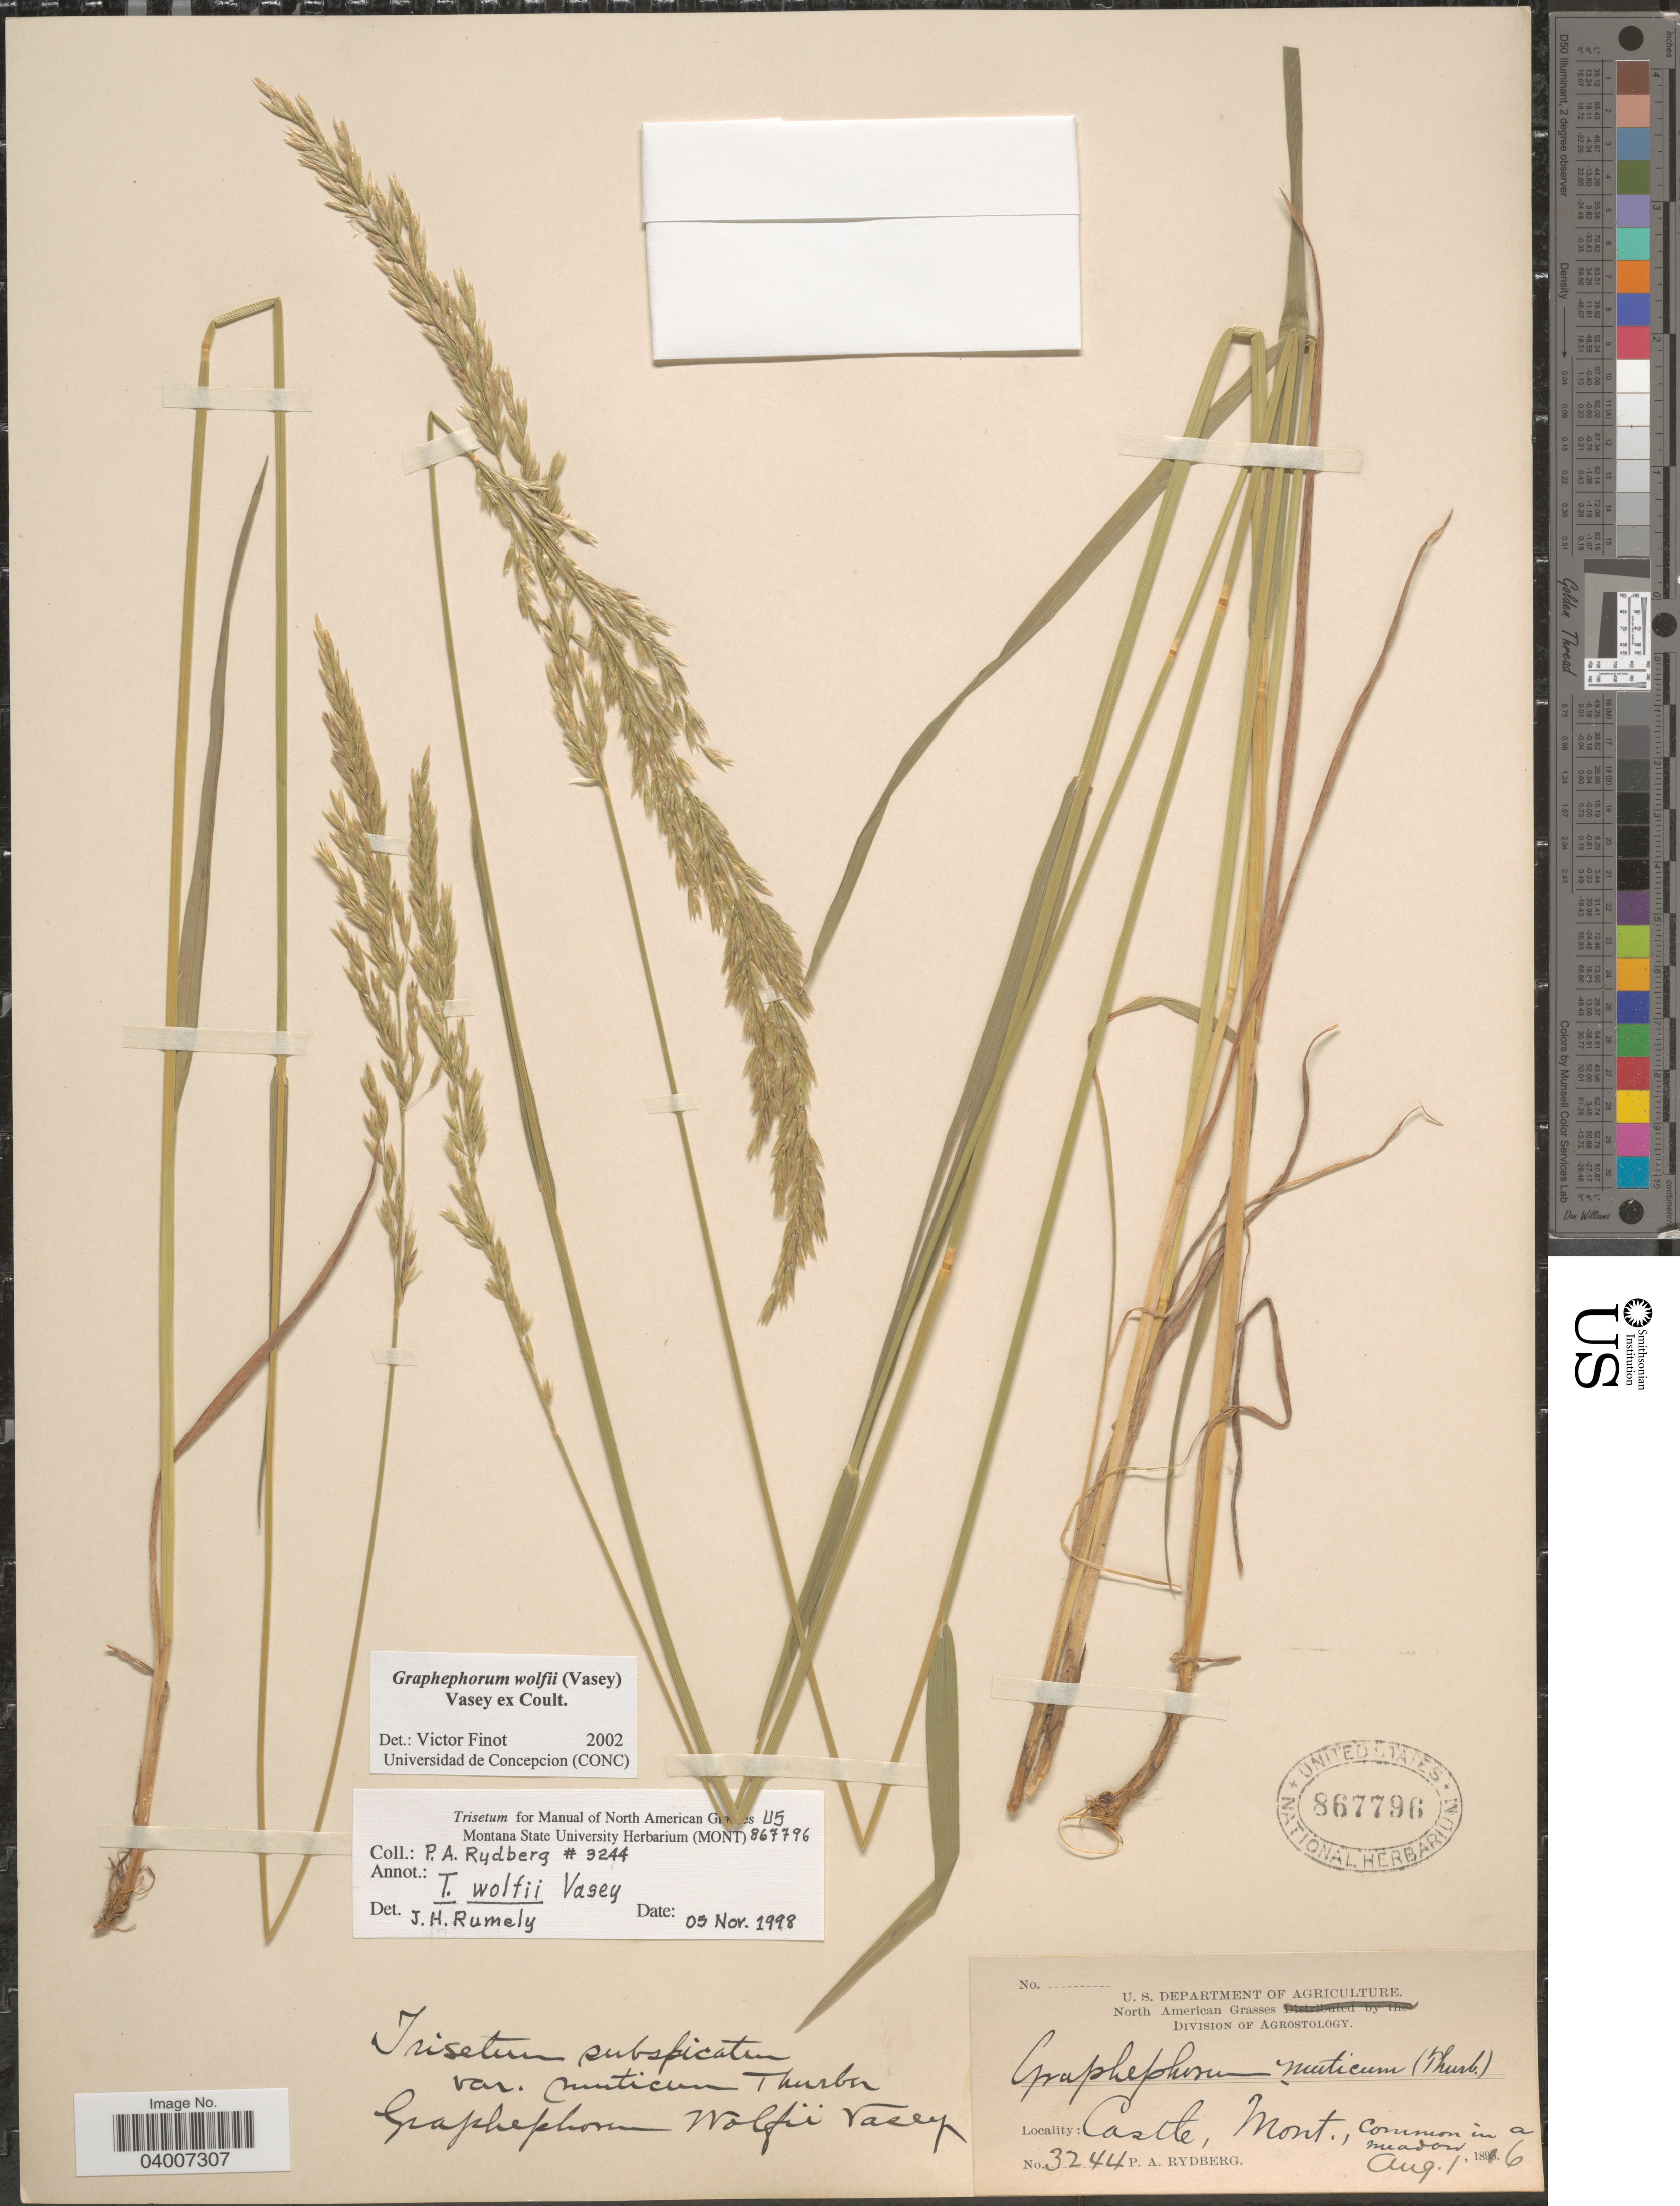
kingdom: Plantae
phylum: Tracheophyta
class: Liliopsida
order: Poales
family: Poaceae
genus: Graphephorum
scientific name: Graphephorum wolfii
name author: (E. Fourn.) Vasey ex Coult.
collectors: P. A. Rydberg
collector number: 3244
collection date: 1896-08-01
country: United States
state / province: Montana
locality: Castle.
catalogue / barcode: US 867796